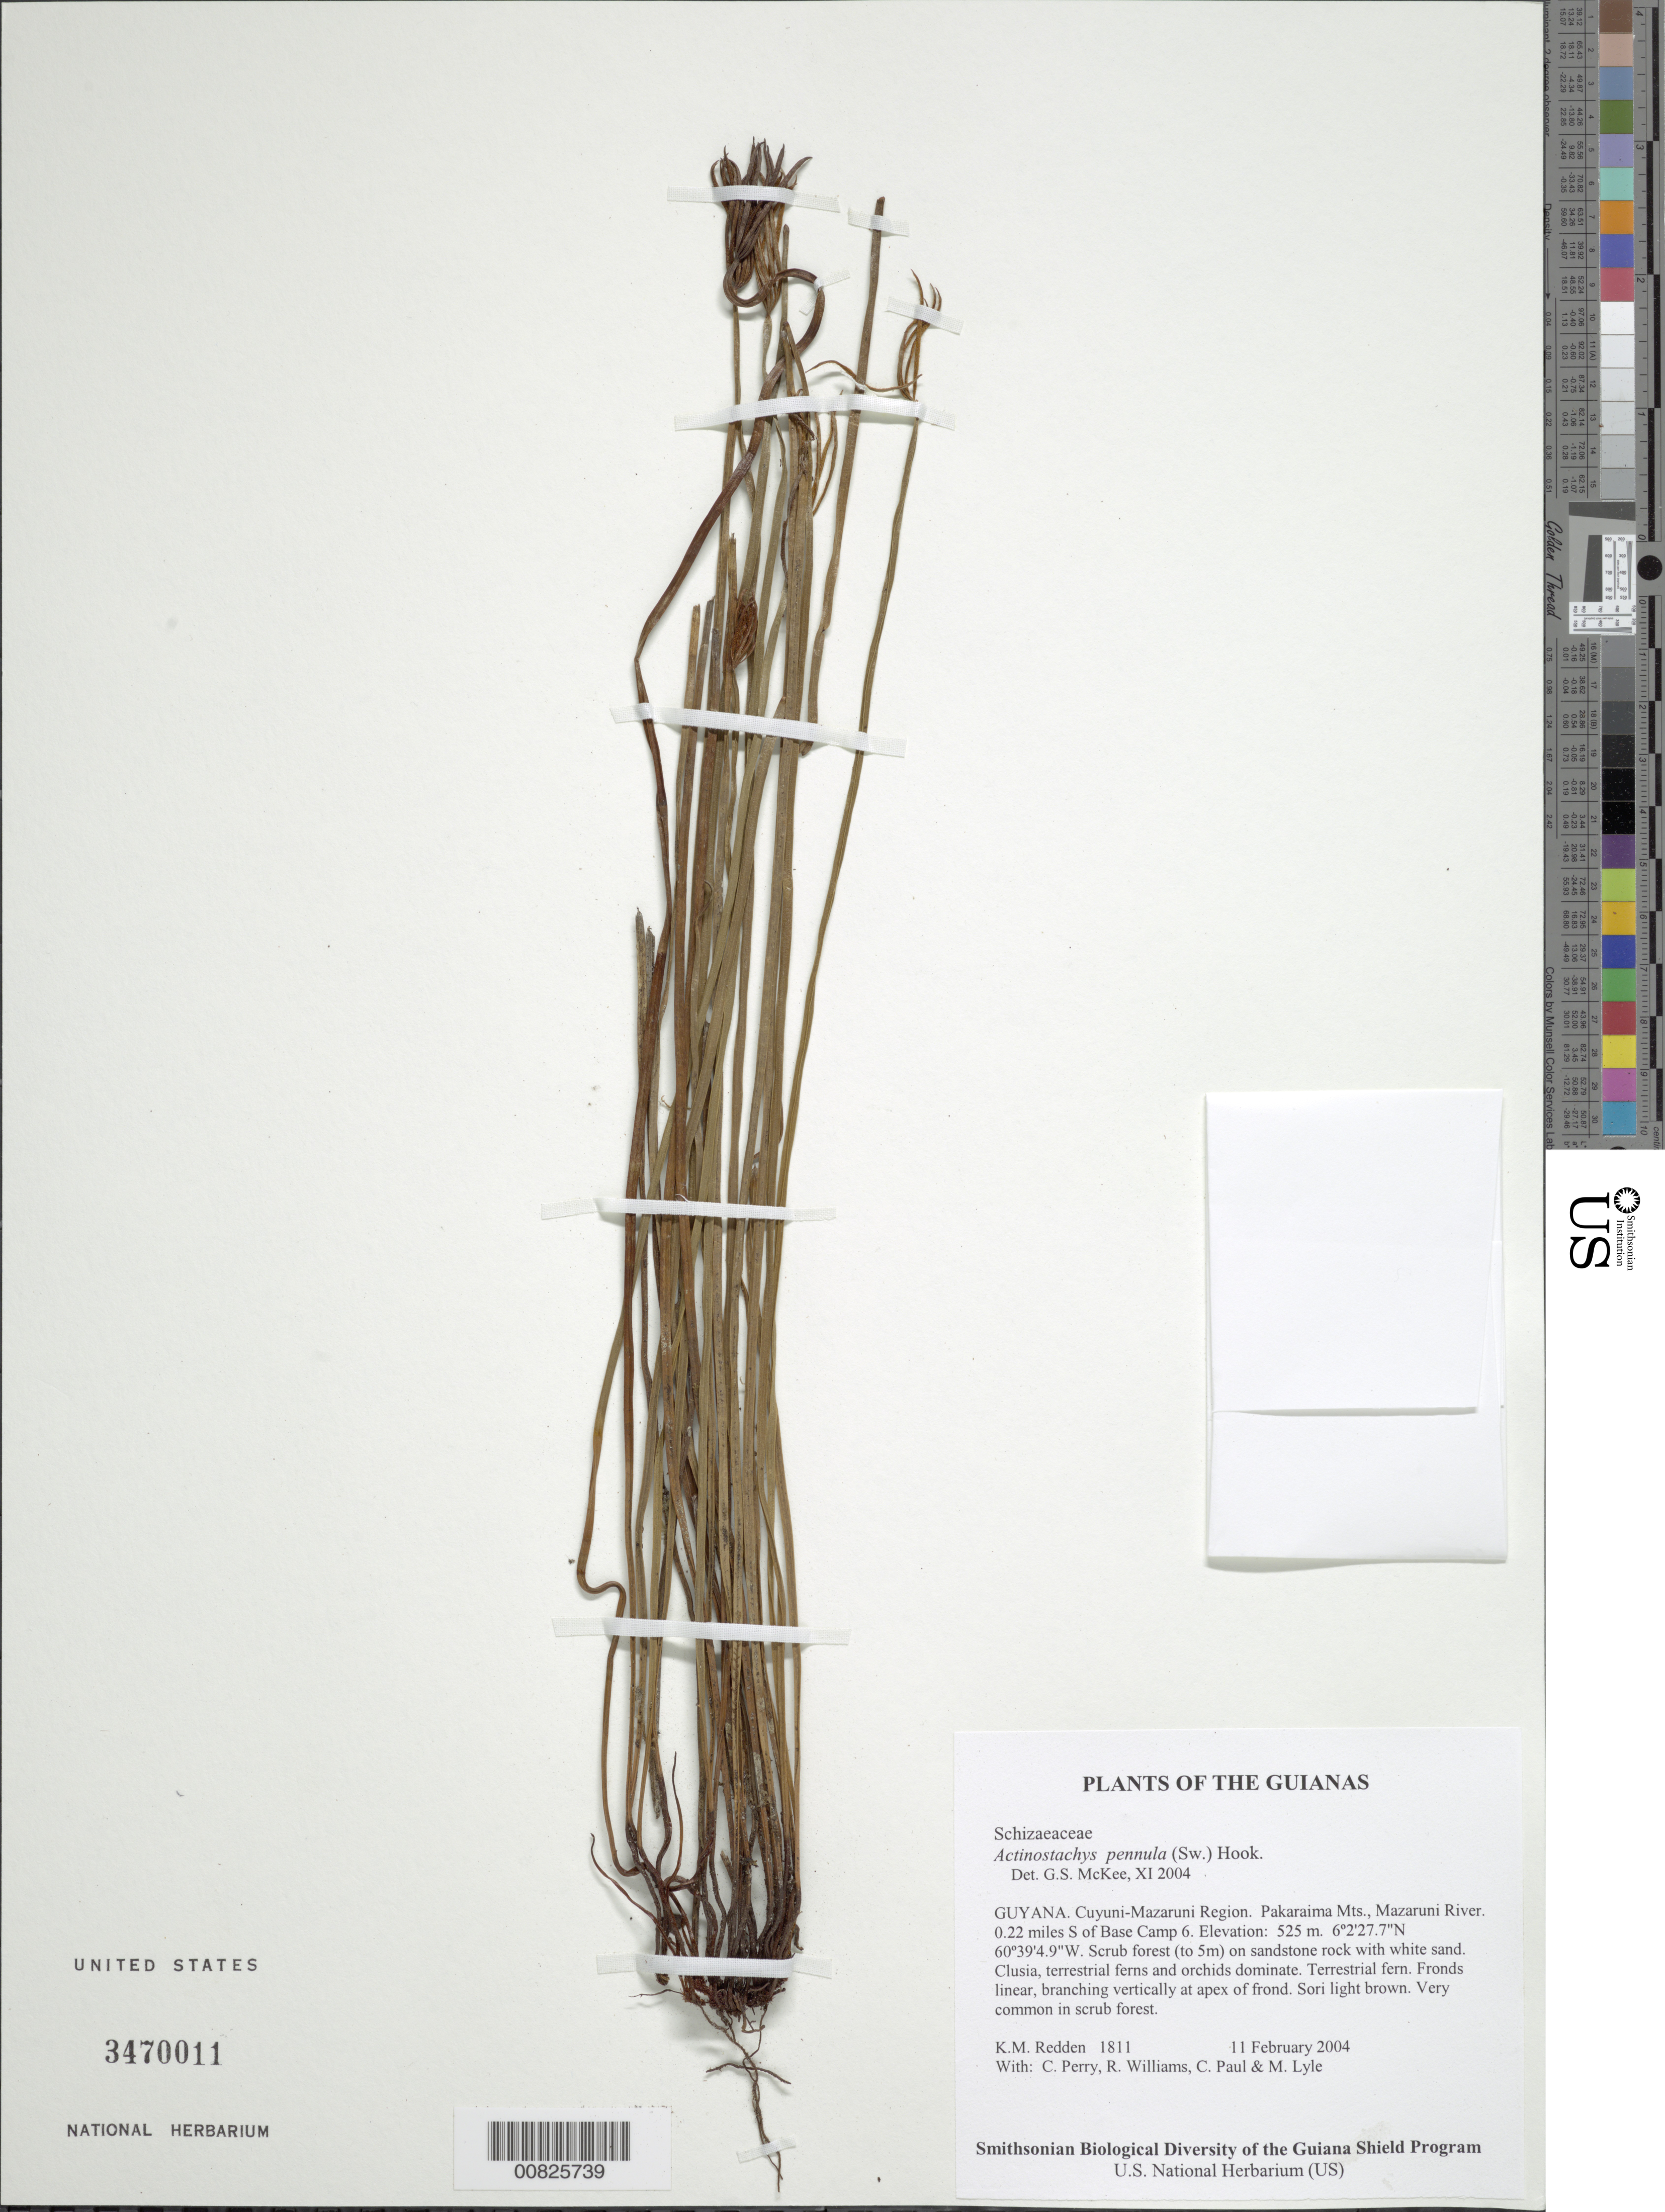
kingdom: Plantae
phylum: Tracheophyta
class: Polypodiopsida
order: Schizaeales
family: Schizaeaceae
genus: Actinostachys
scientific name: Actinostachys pennula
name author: (Sw.) Hook.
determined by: McKee, G. S., (US), NMNH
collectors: K. M. Redden, C. Perry, R. Williams, C. Paul & M. Lyle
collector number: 1811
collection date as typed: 11 February 2004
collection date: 2004-02-11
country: Guyana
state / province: Cuyuni-Mazaruni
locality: Pakaraima Mts., Mazaruni River. 0.22 miles S of Base Camp 6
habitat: Scrub forest (to 5m) on sandstone rock with white sand. Clusia, terrestrial ferns and orchids dominate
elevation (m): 525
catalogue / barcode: US 3470011